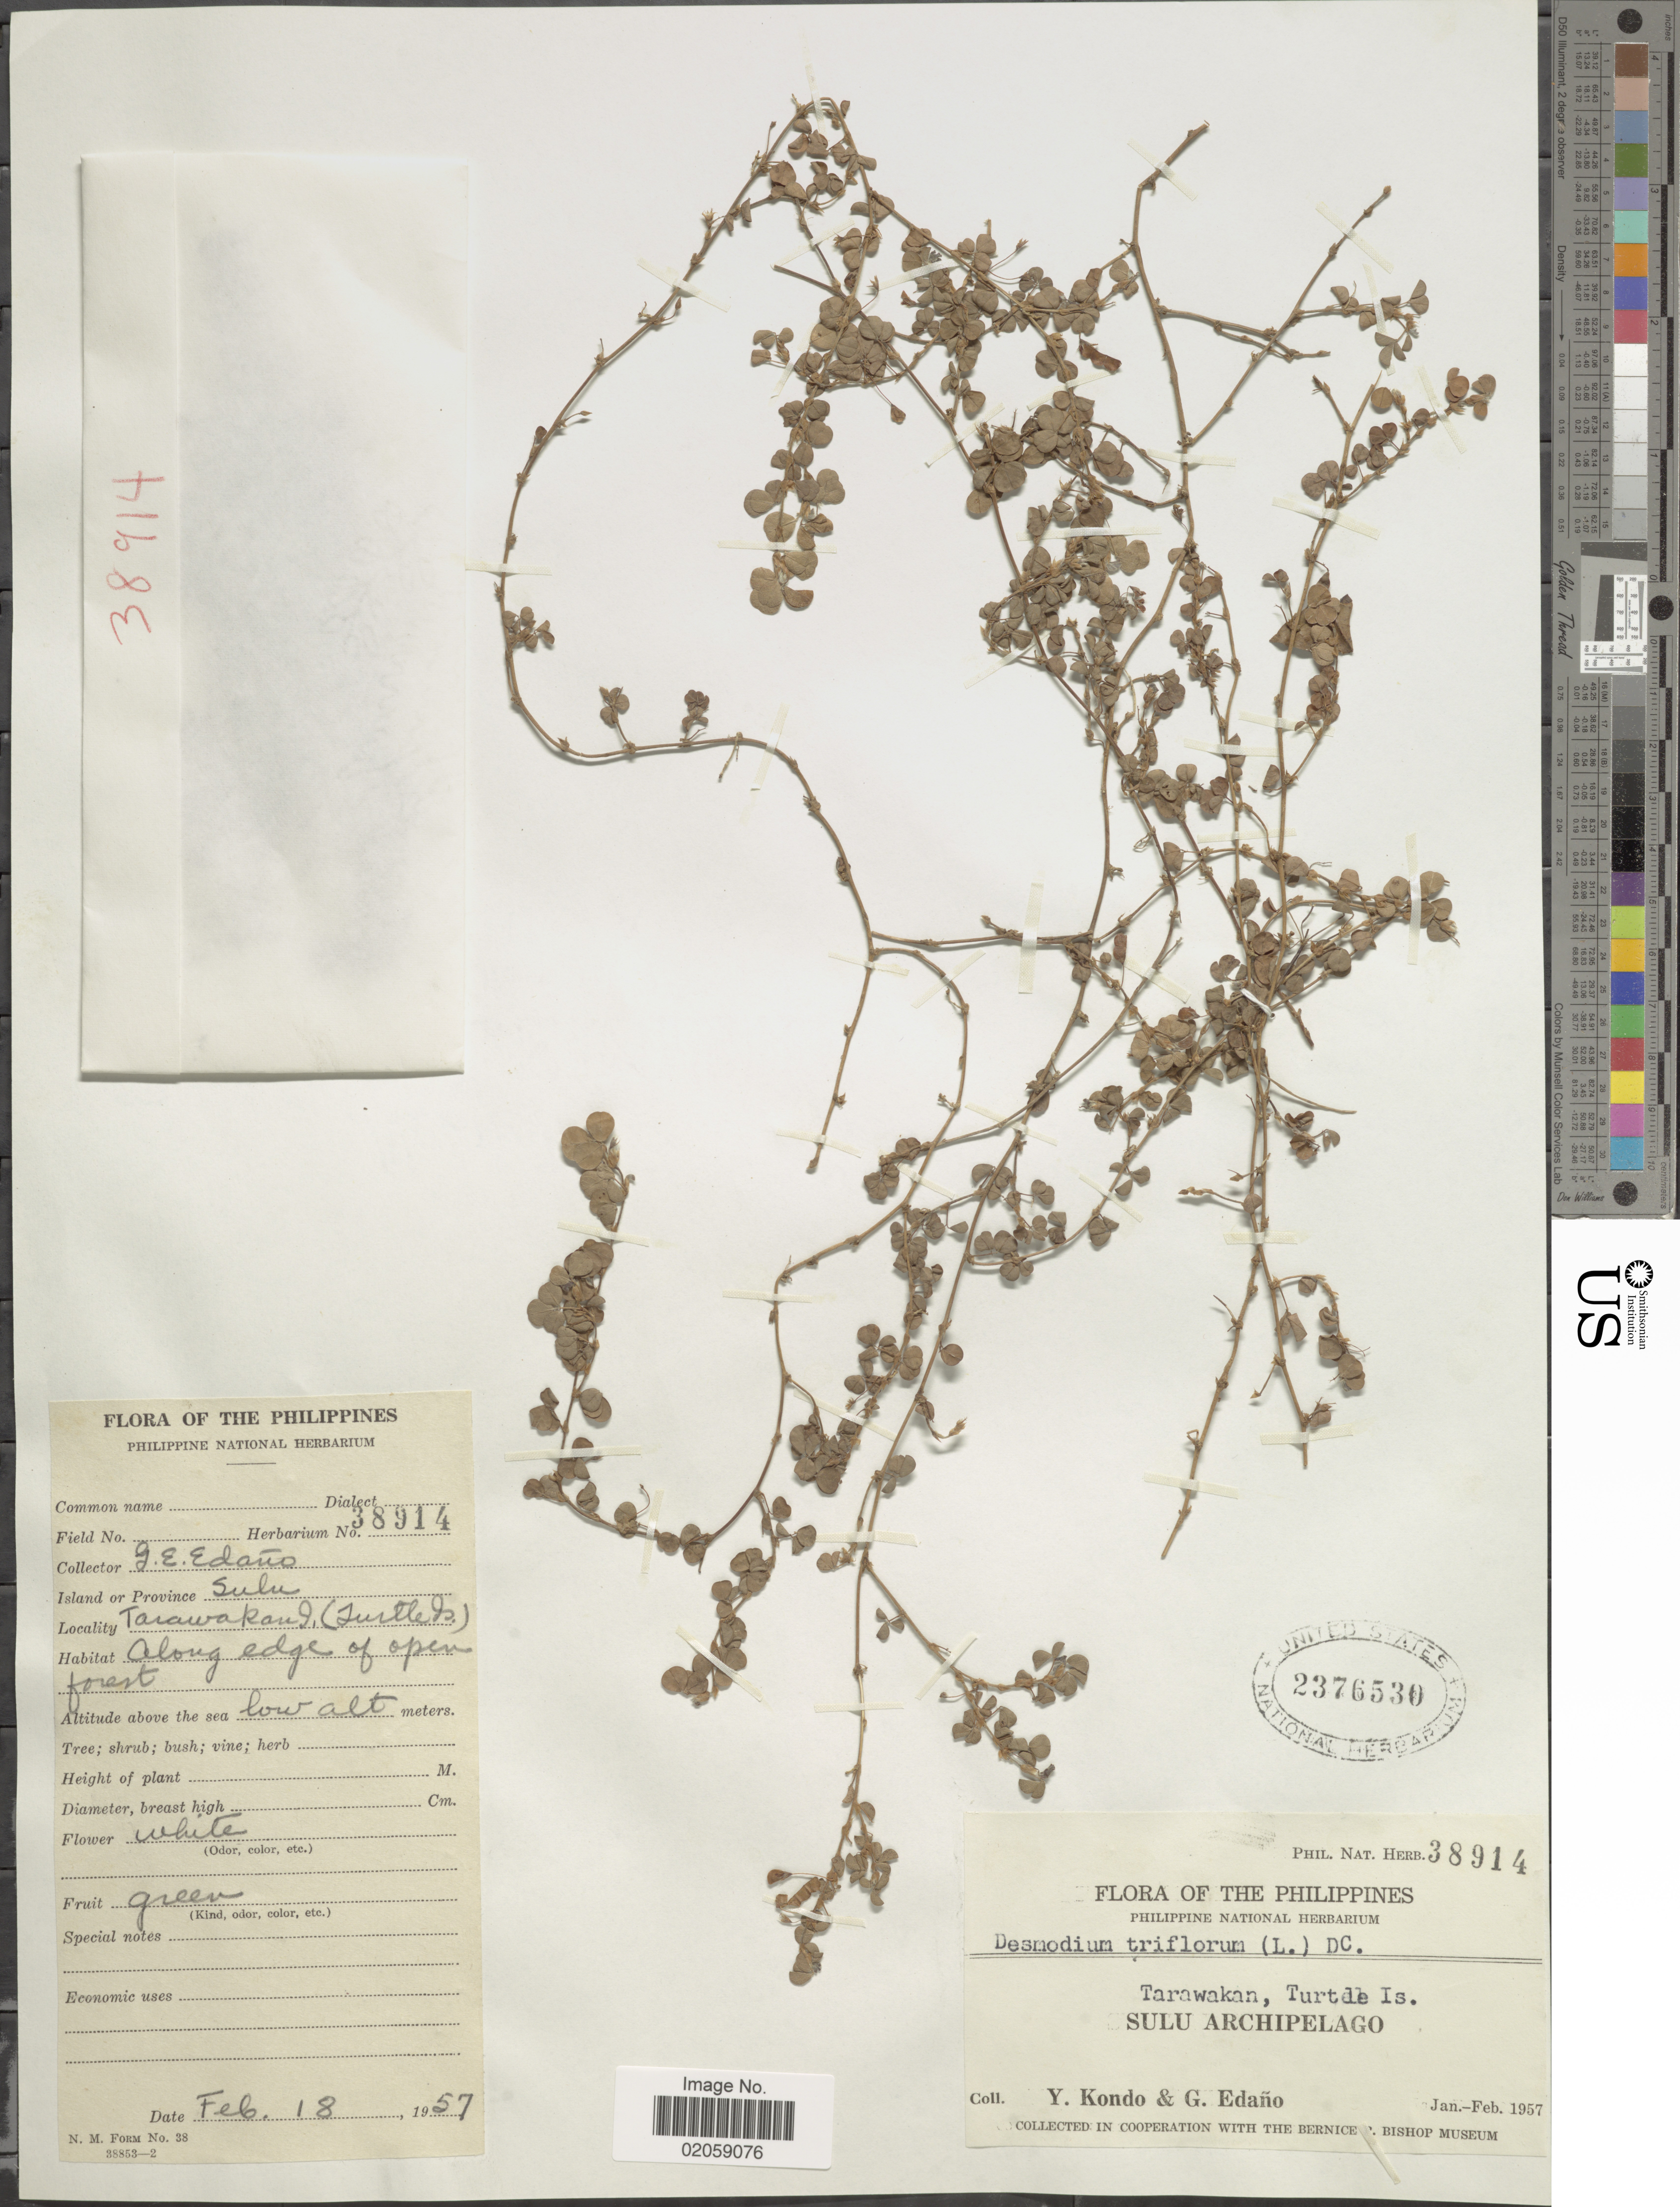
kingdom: Plantae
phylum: Tracheophyta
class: Magnoliopsida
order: Fabales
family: Fabaceae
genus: Grona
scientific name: Grona triflora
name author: (L.) H. Ohashi & K. Ohashi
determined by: Strong, Mark T., (BOT), Smithsonian Institution - National Museum of Natural History (UNITED STATES)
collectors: Y. Kondo & G. Edaño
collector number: Phil. Nat. Herb. 38914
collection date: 1957-02-18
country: Philippines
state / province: Muslim Mindanao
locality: Tarawakan, Turtle Is. Sulu Archipelago.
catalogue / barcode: US 2376530